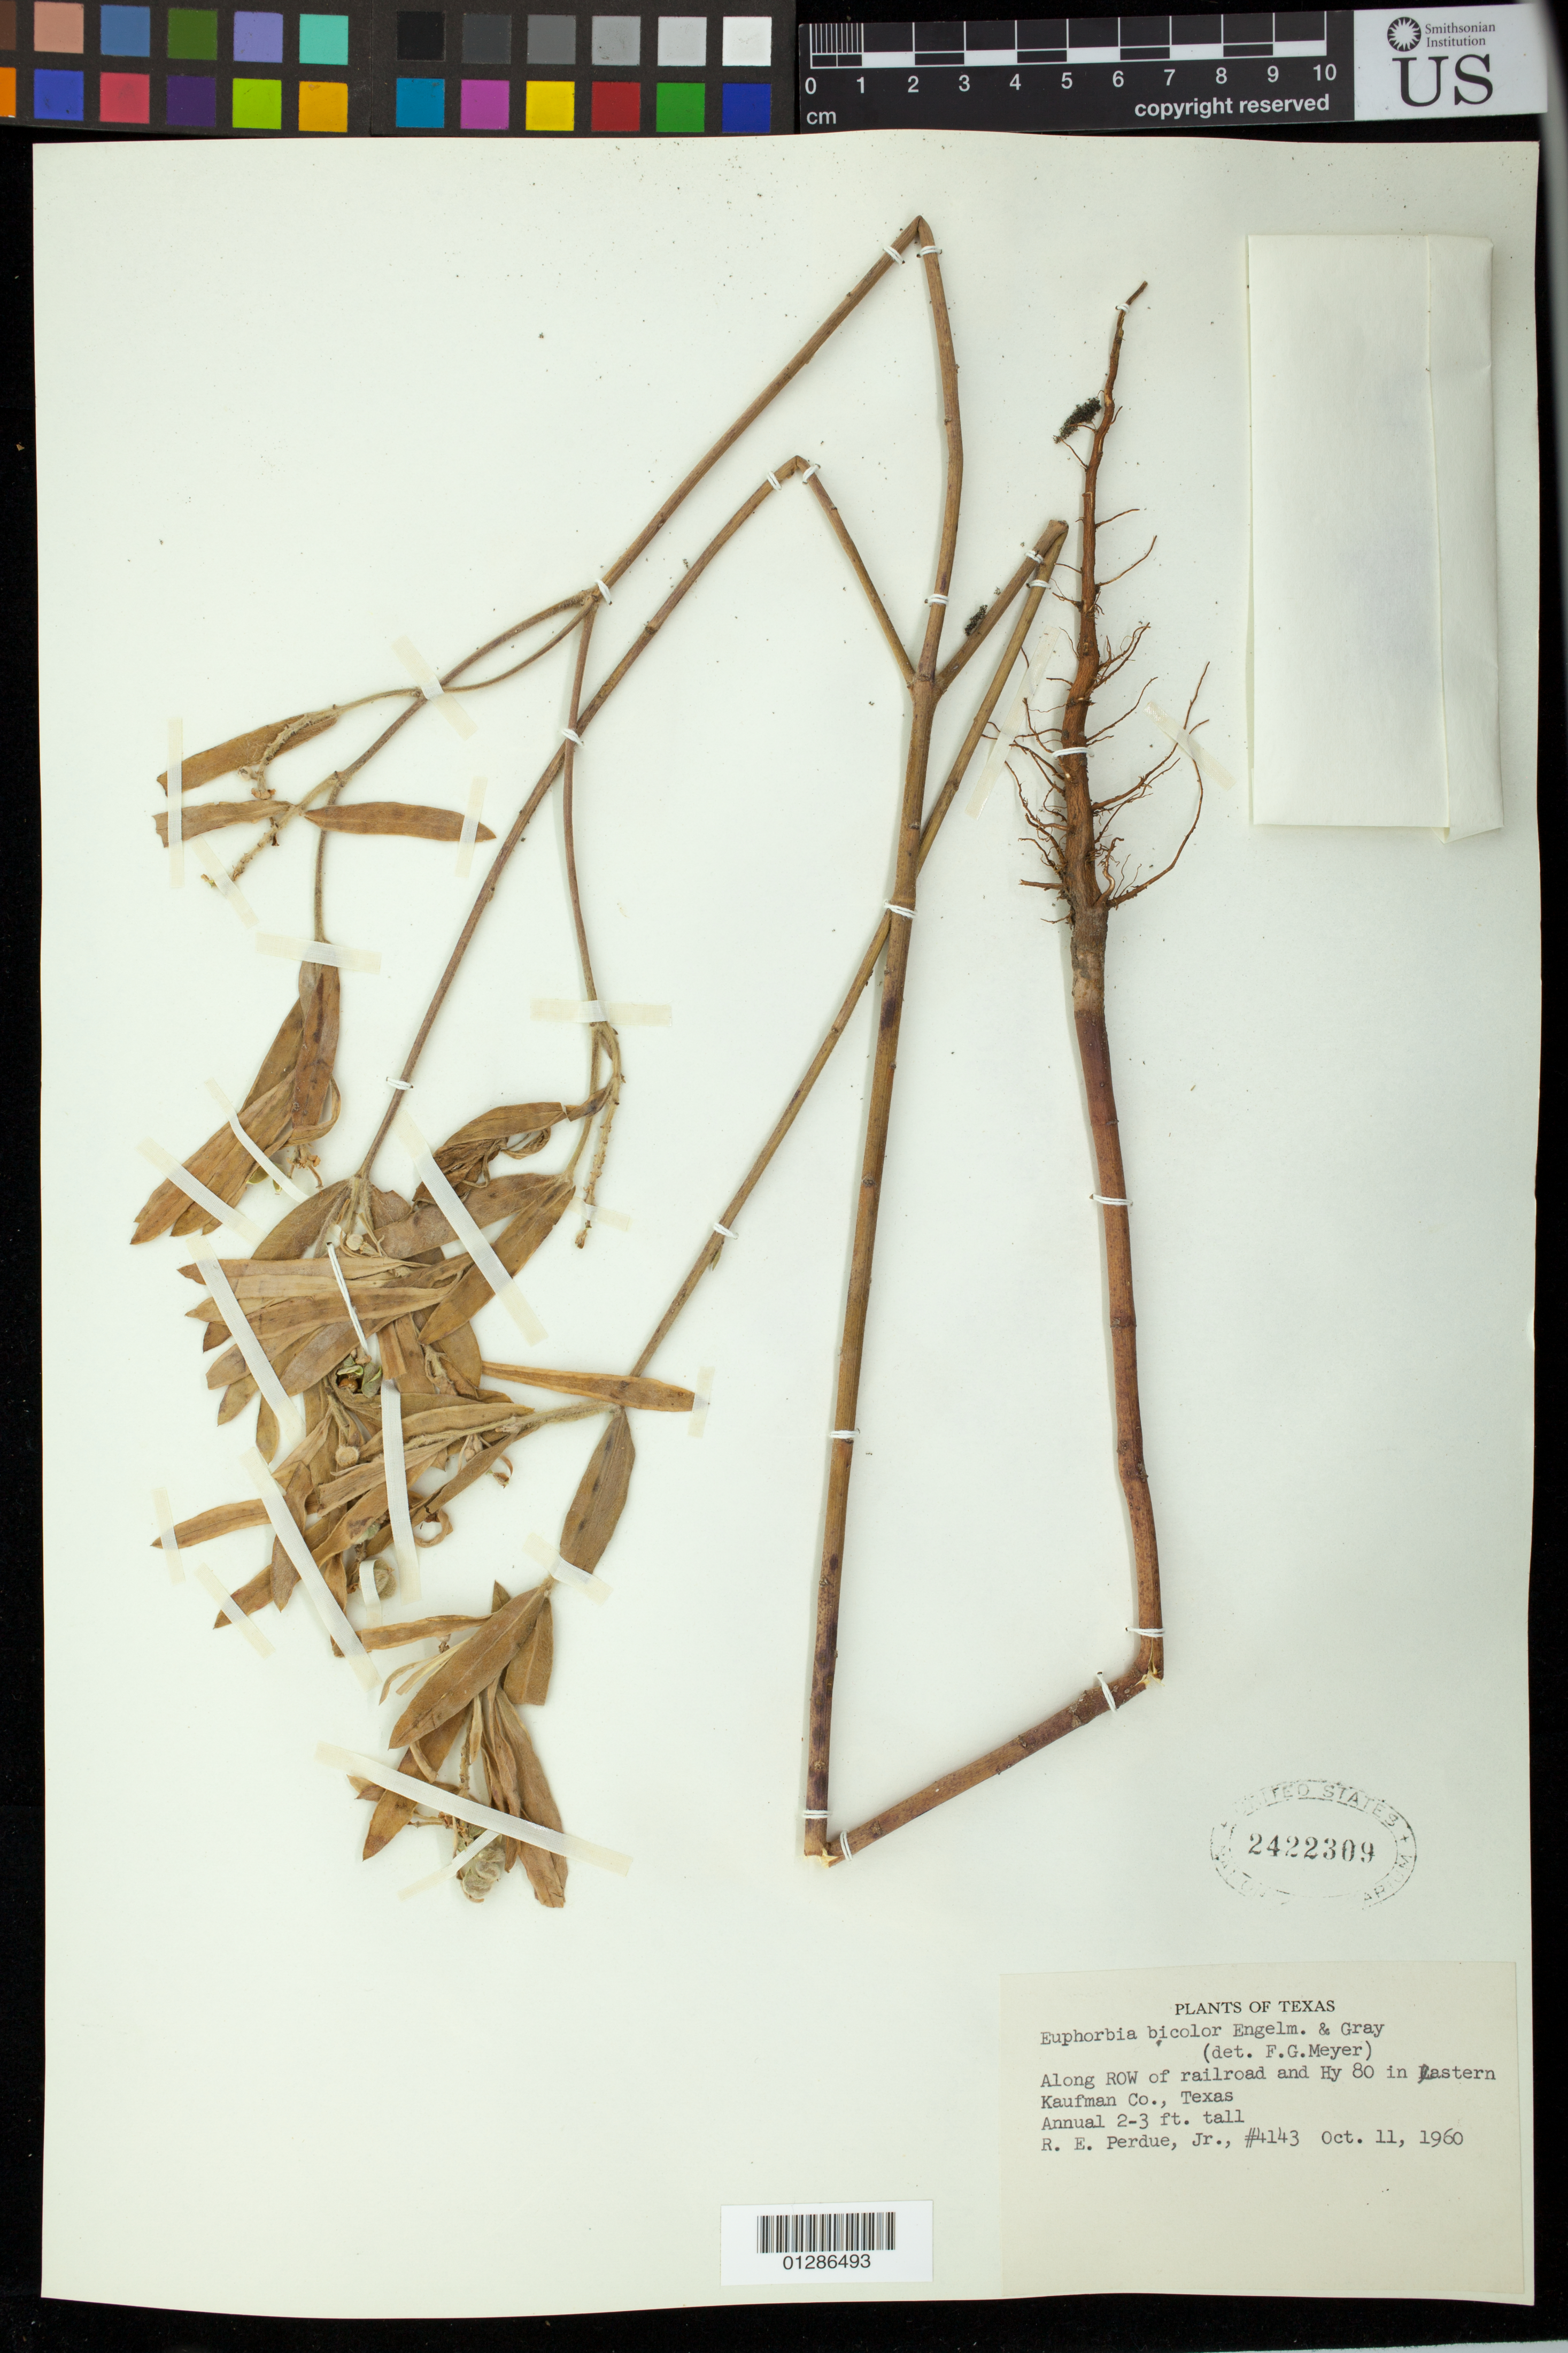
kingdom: Plantae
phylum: Tracheophyta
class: Magnoliopsida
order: Malpighiales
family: Euphorbiaceae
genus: Euphorbia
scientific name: Euphorbia bicolor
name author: Engelm. & A. Gray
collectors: R. E. Perdue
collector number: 4143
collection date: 1960-10-11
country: United States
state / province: Texas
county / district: Kaufman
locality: Along Row of railroad and Hy 80 in Eastern Kaufman Co.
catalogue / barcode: US 2422309